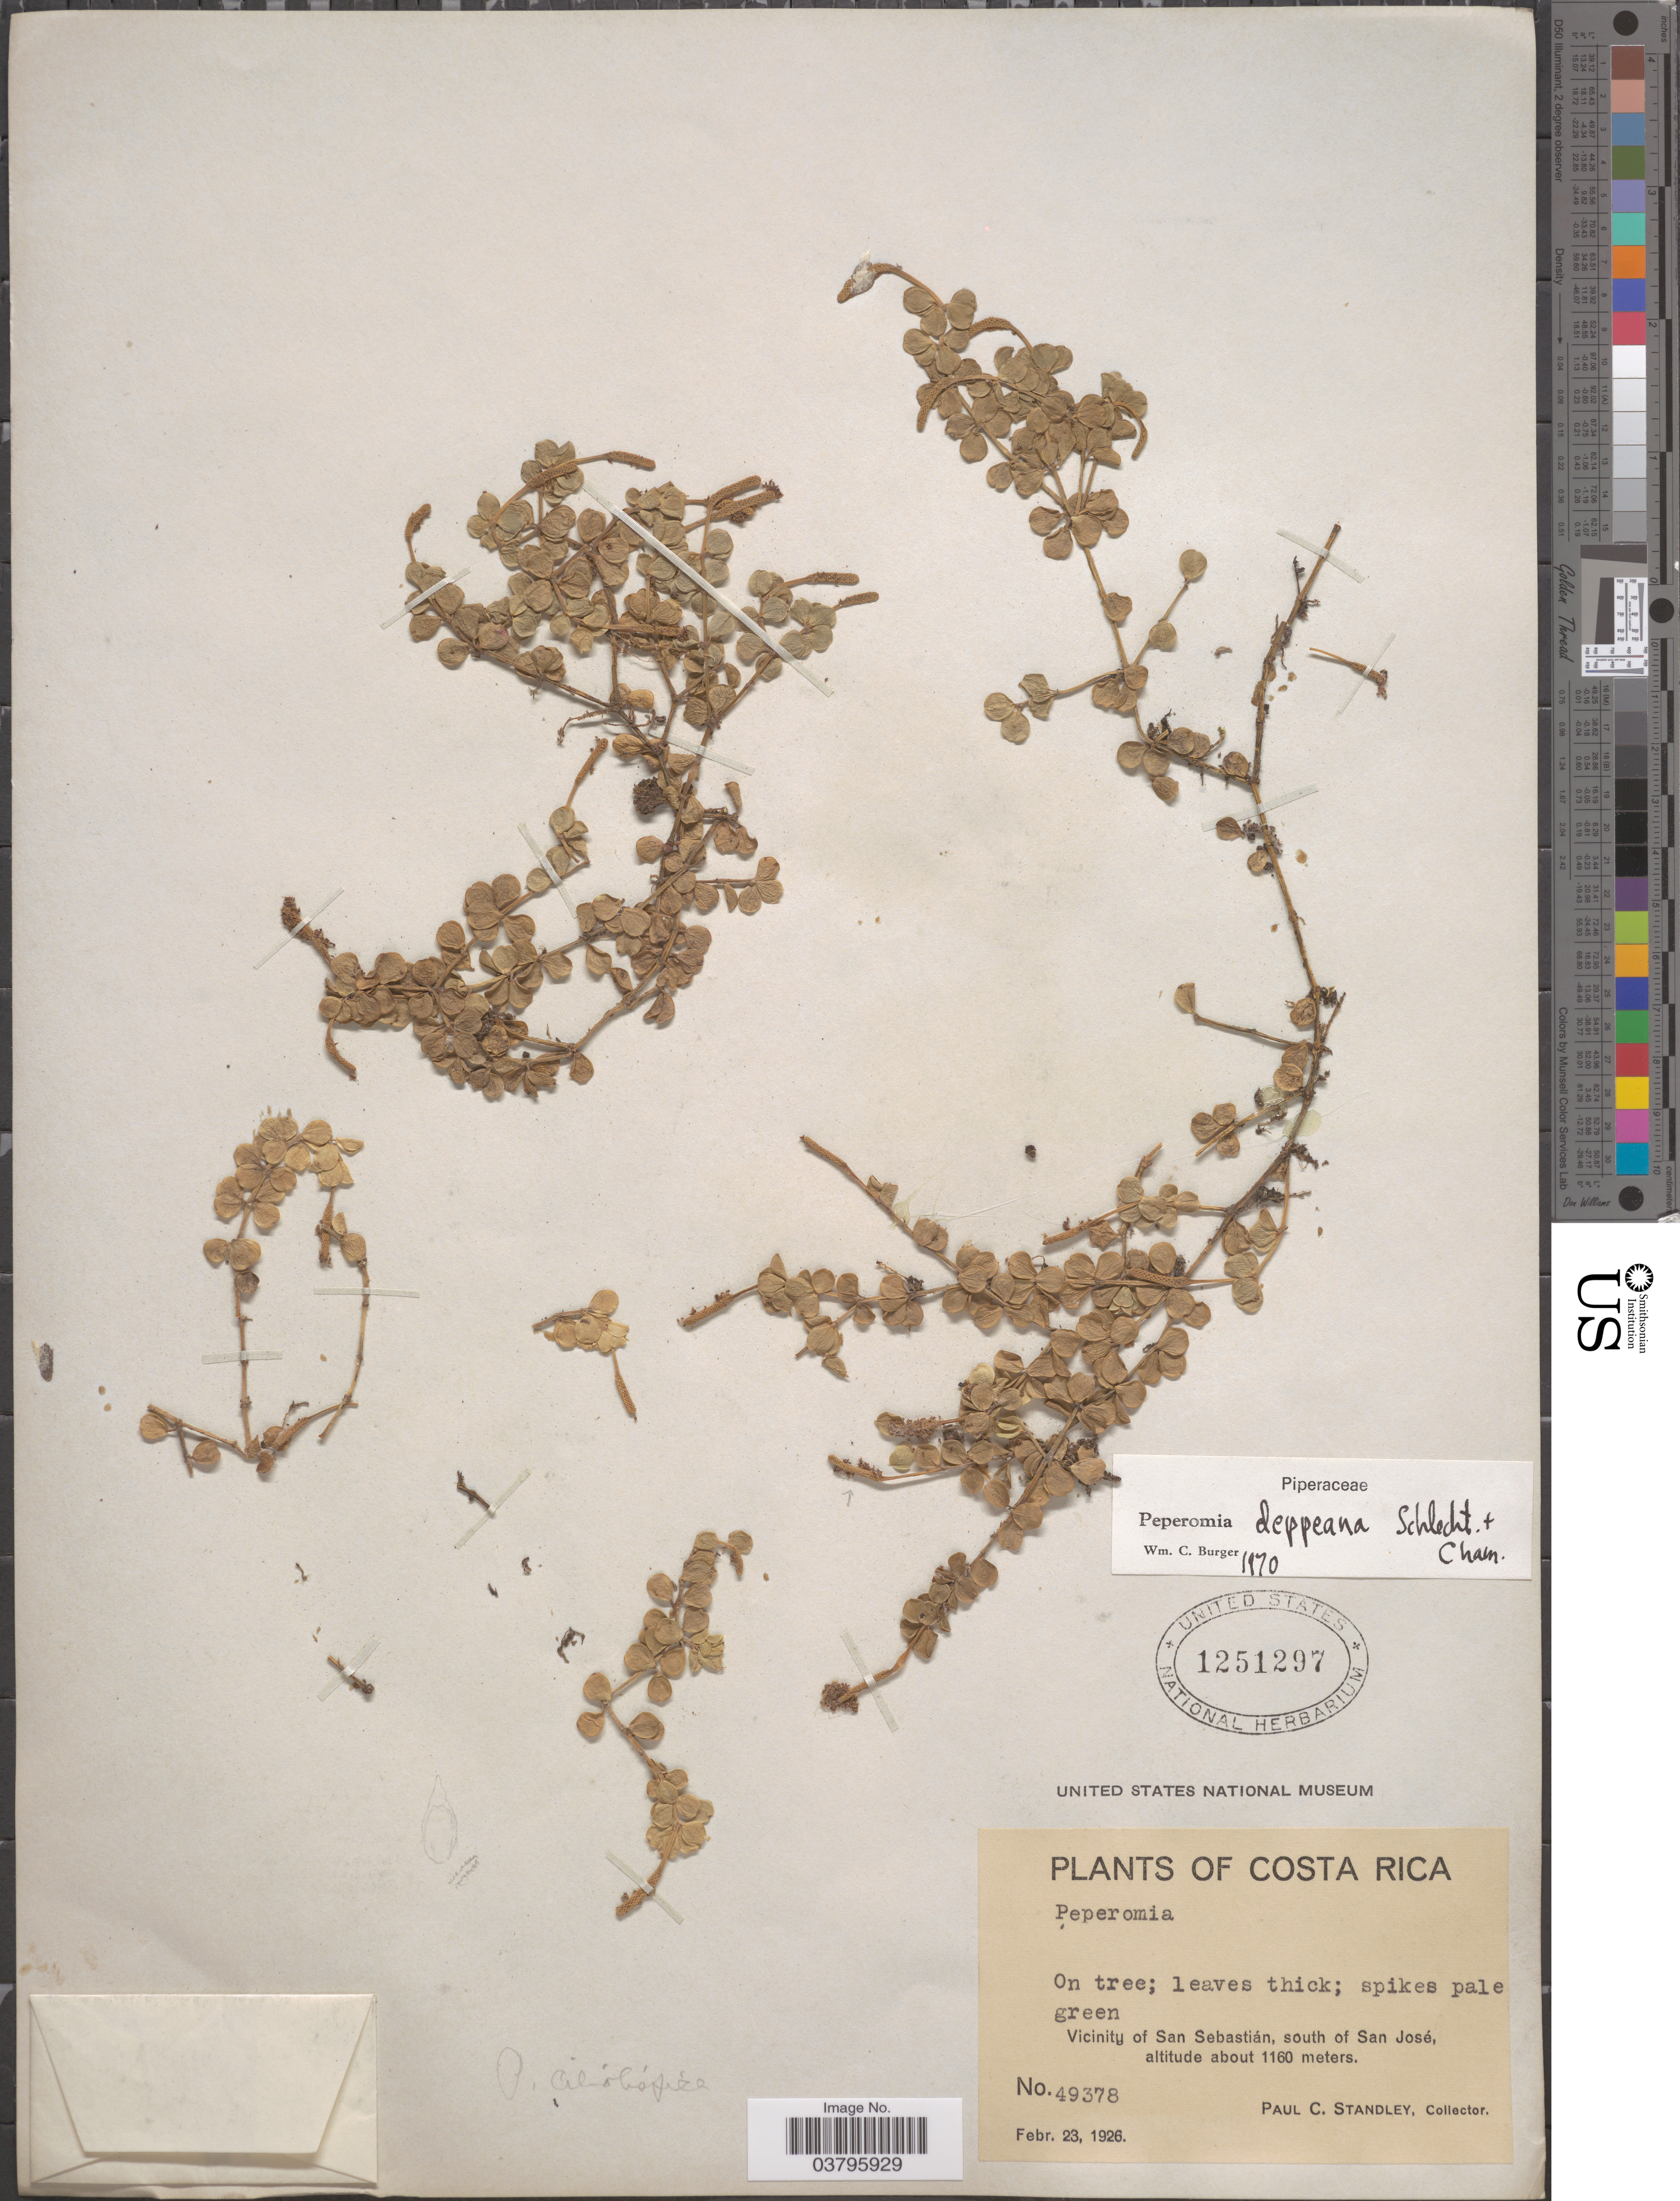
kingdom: Plantae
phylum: Tracheophyta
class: Magnoliopsida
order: Piperales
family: Piperaceae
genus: Peperomia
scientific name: Peperomia deppeana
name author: Schltdl. & Cham.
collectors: P. C. Standley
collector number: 49378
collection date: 1926-02-23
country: Costa Rica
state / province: San José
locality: Vicinity of San Sebastián, south of San José.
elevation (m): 1160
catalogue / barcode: US 1251297